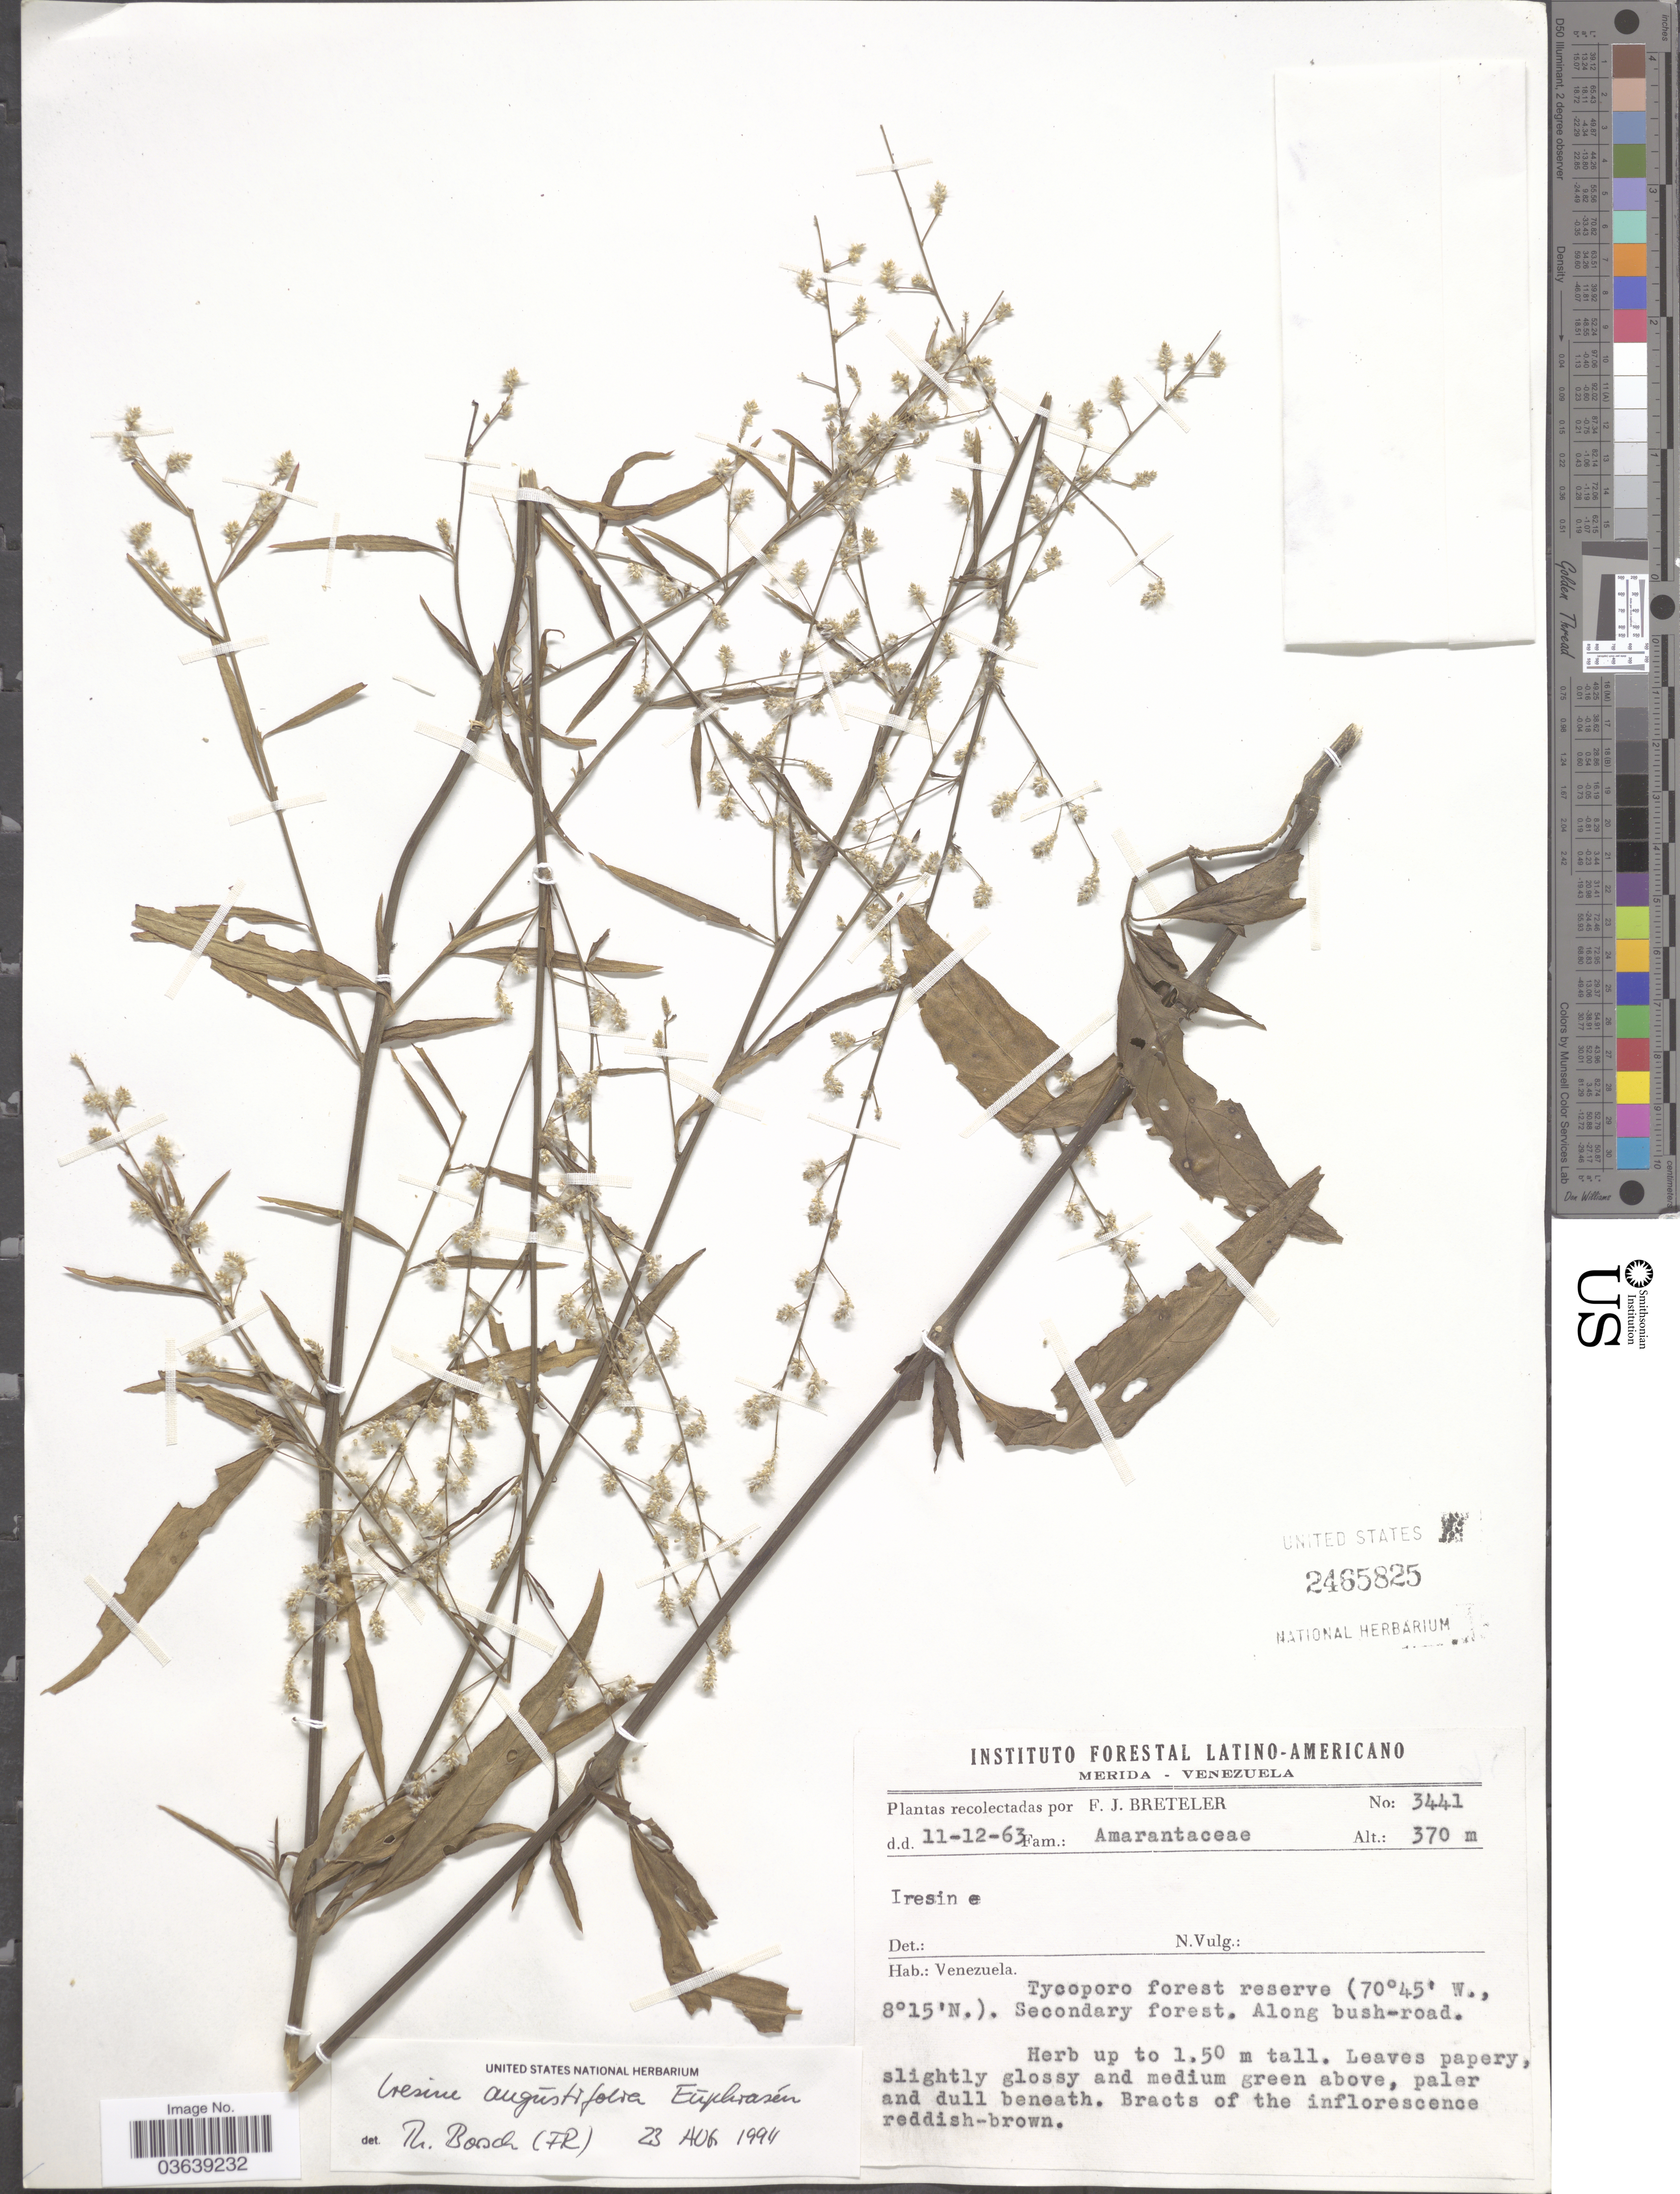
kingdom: Plantae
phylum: Tracheophyta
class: Magnoliopsida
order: Caryophyllales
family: Amaranthaceae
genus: Iresine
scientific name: Iresine angustifolia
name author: Euphrasén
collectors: F. J. Breteler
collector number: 3441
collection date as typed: Transcribed d/m/y: 11/12/63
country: Venezuela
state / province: Mérida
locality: Tycoporo forest reserve.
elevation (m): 370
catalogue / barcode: US 2465825